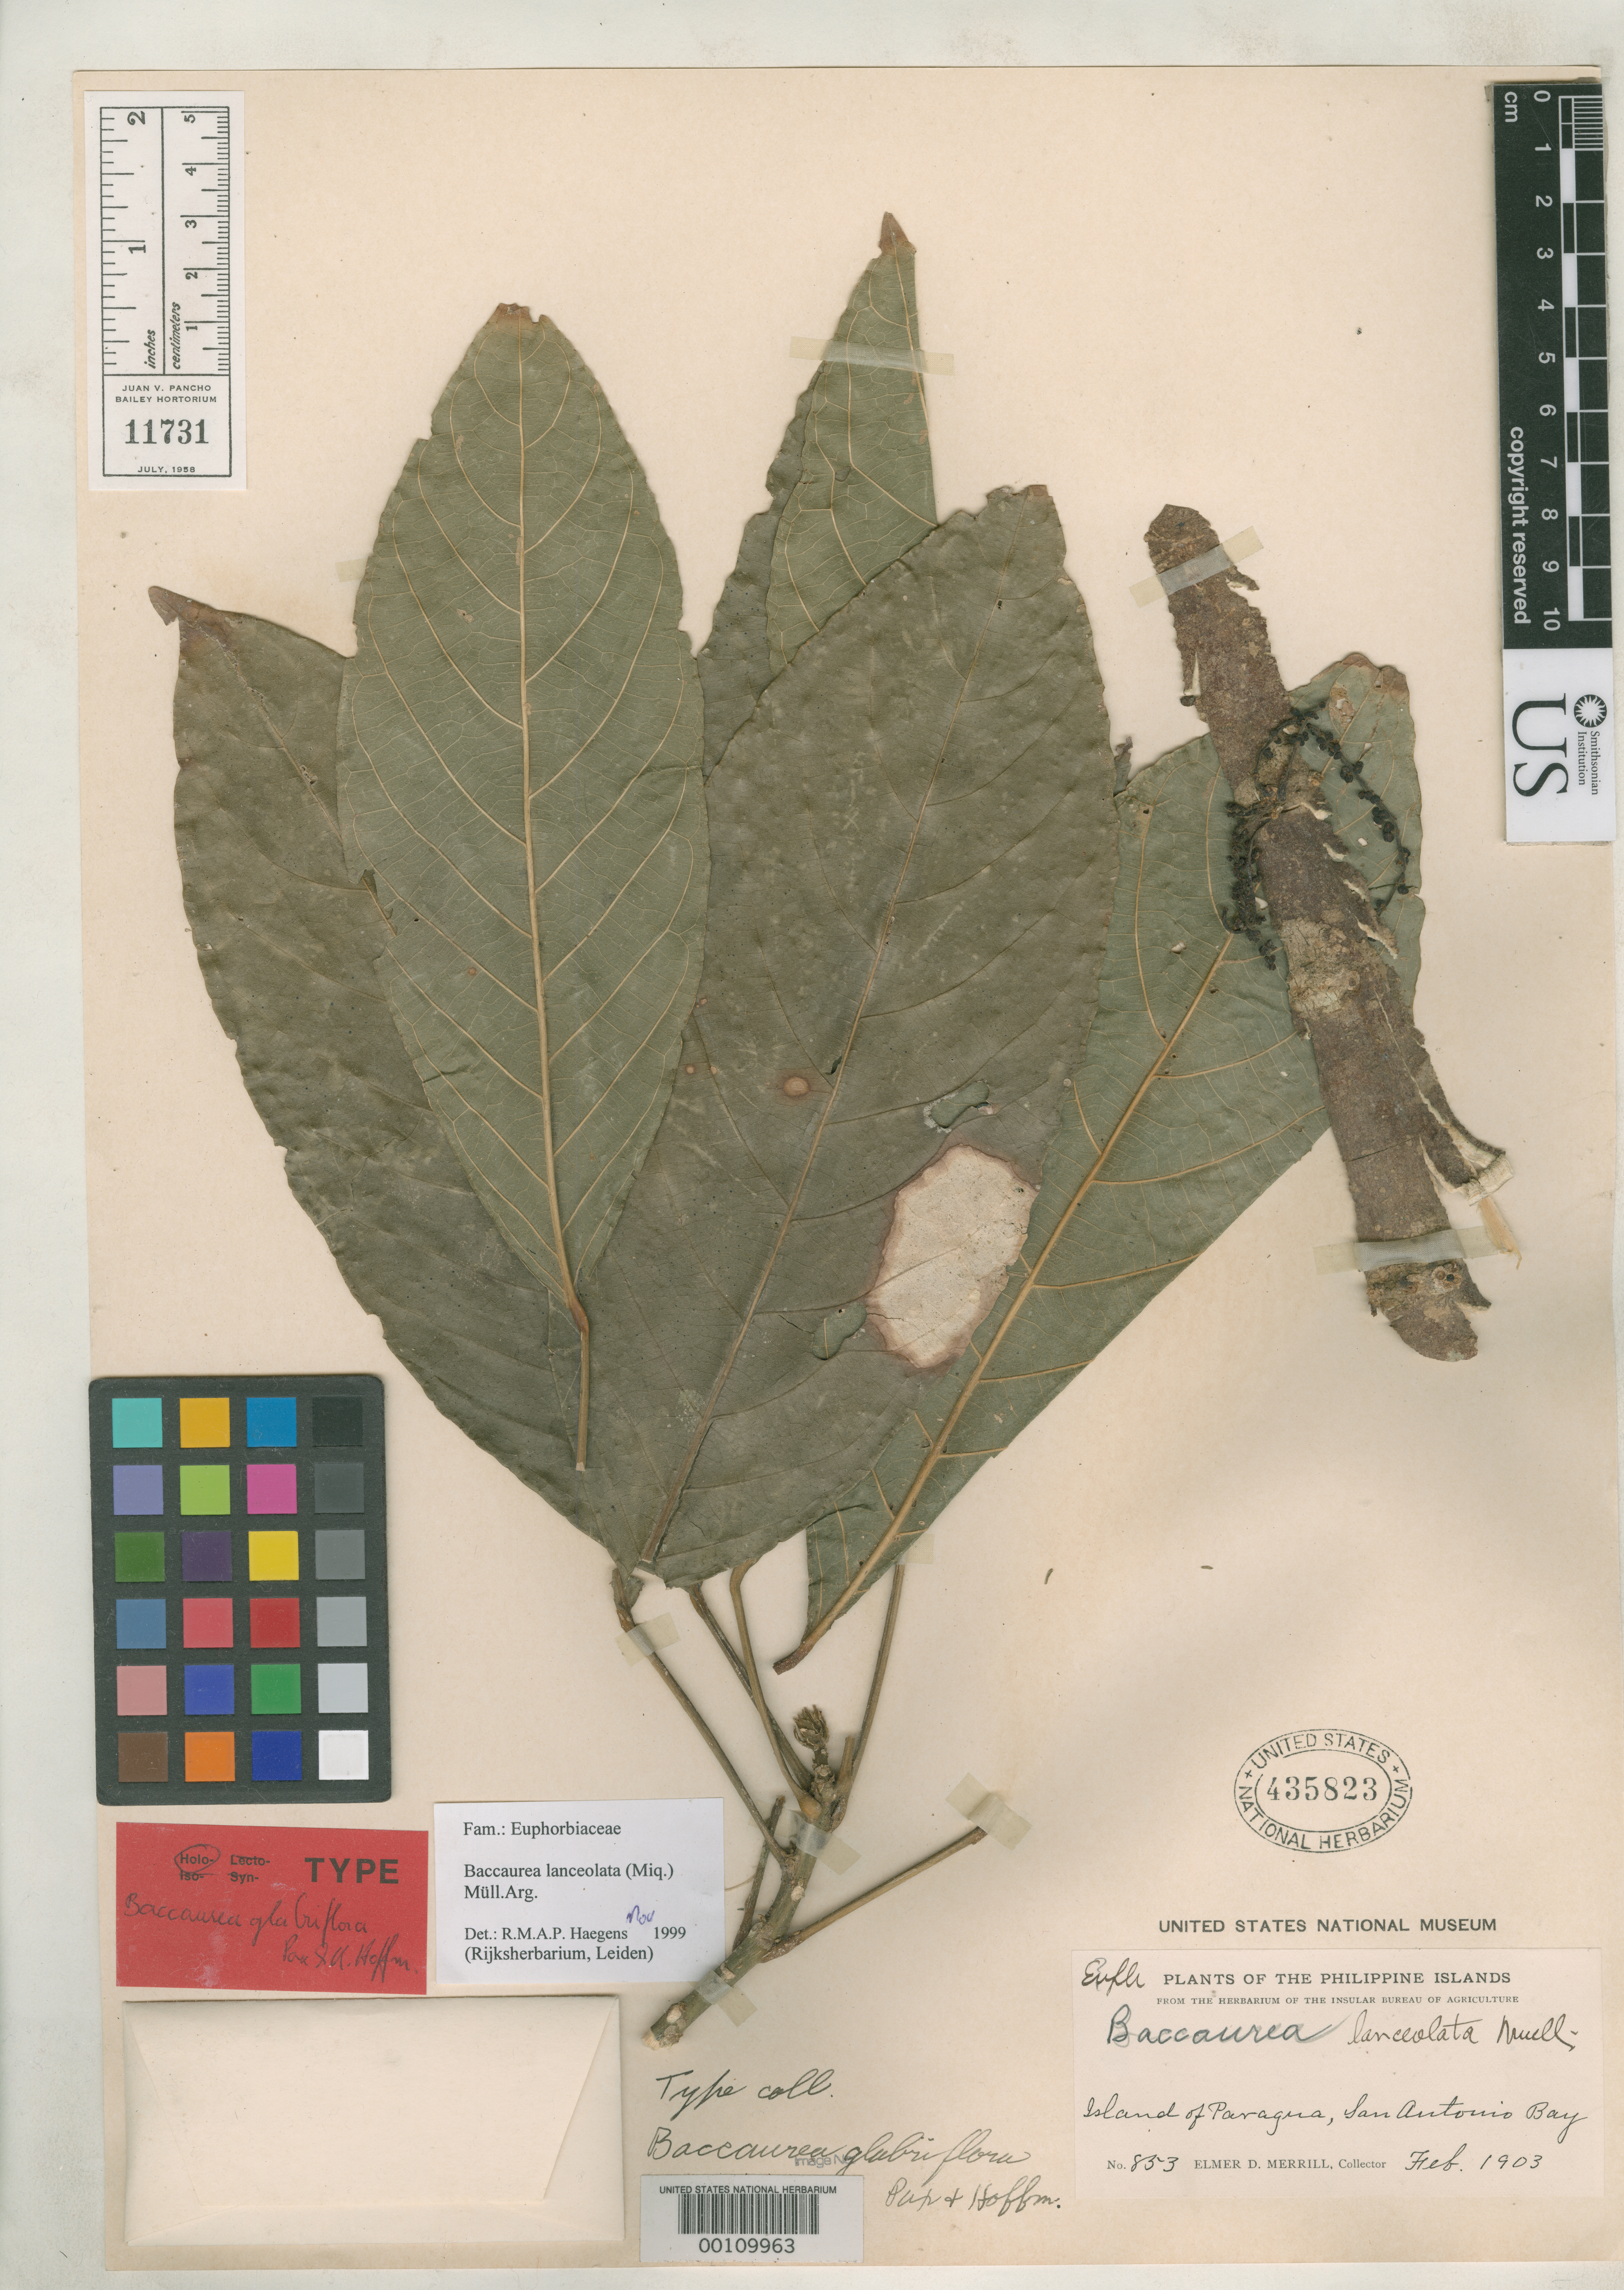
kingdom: Plantae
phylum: Tracheophyta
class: Magnoliopsida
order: Malpighiales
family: Phyllanthaceae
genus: Baccaurea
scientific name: Baccaurea glabriflora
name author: Pax & K. Hoffm. in Engl.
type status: Isotype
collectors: E. D. Merrill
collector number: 853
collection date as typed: Feb 1903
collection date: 1903-02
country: Philippines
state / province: Mimaropa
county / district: Palawan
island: Paragua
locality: San Antonio Bay.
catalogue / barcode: US 435823